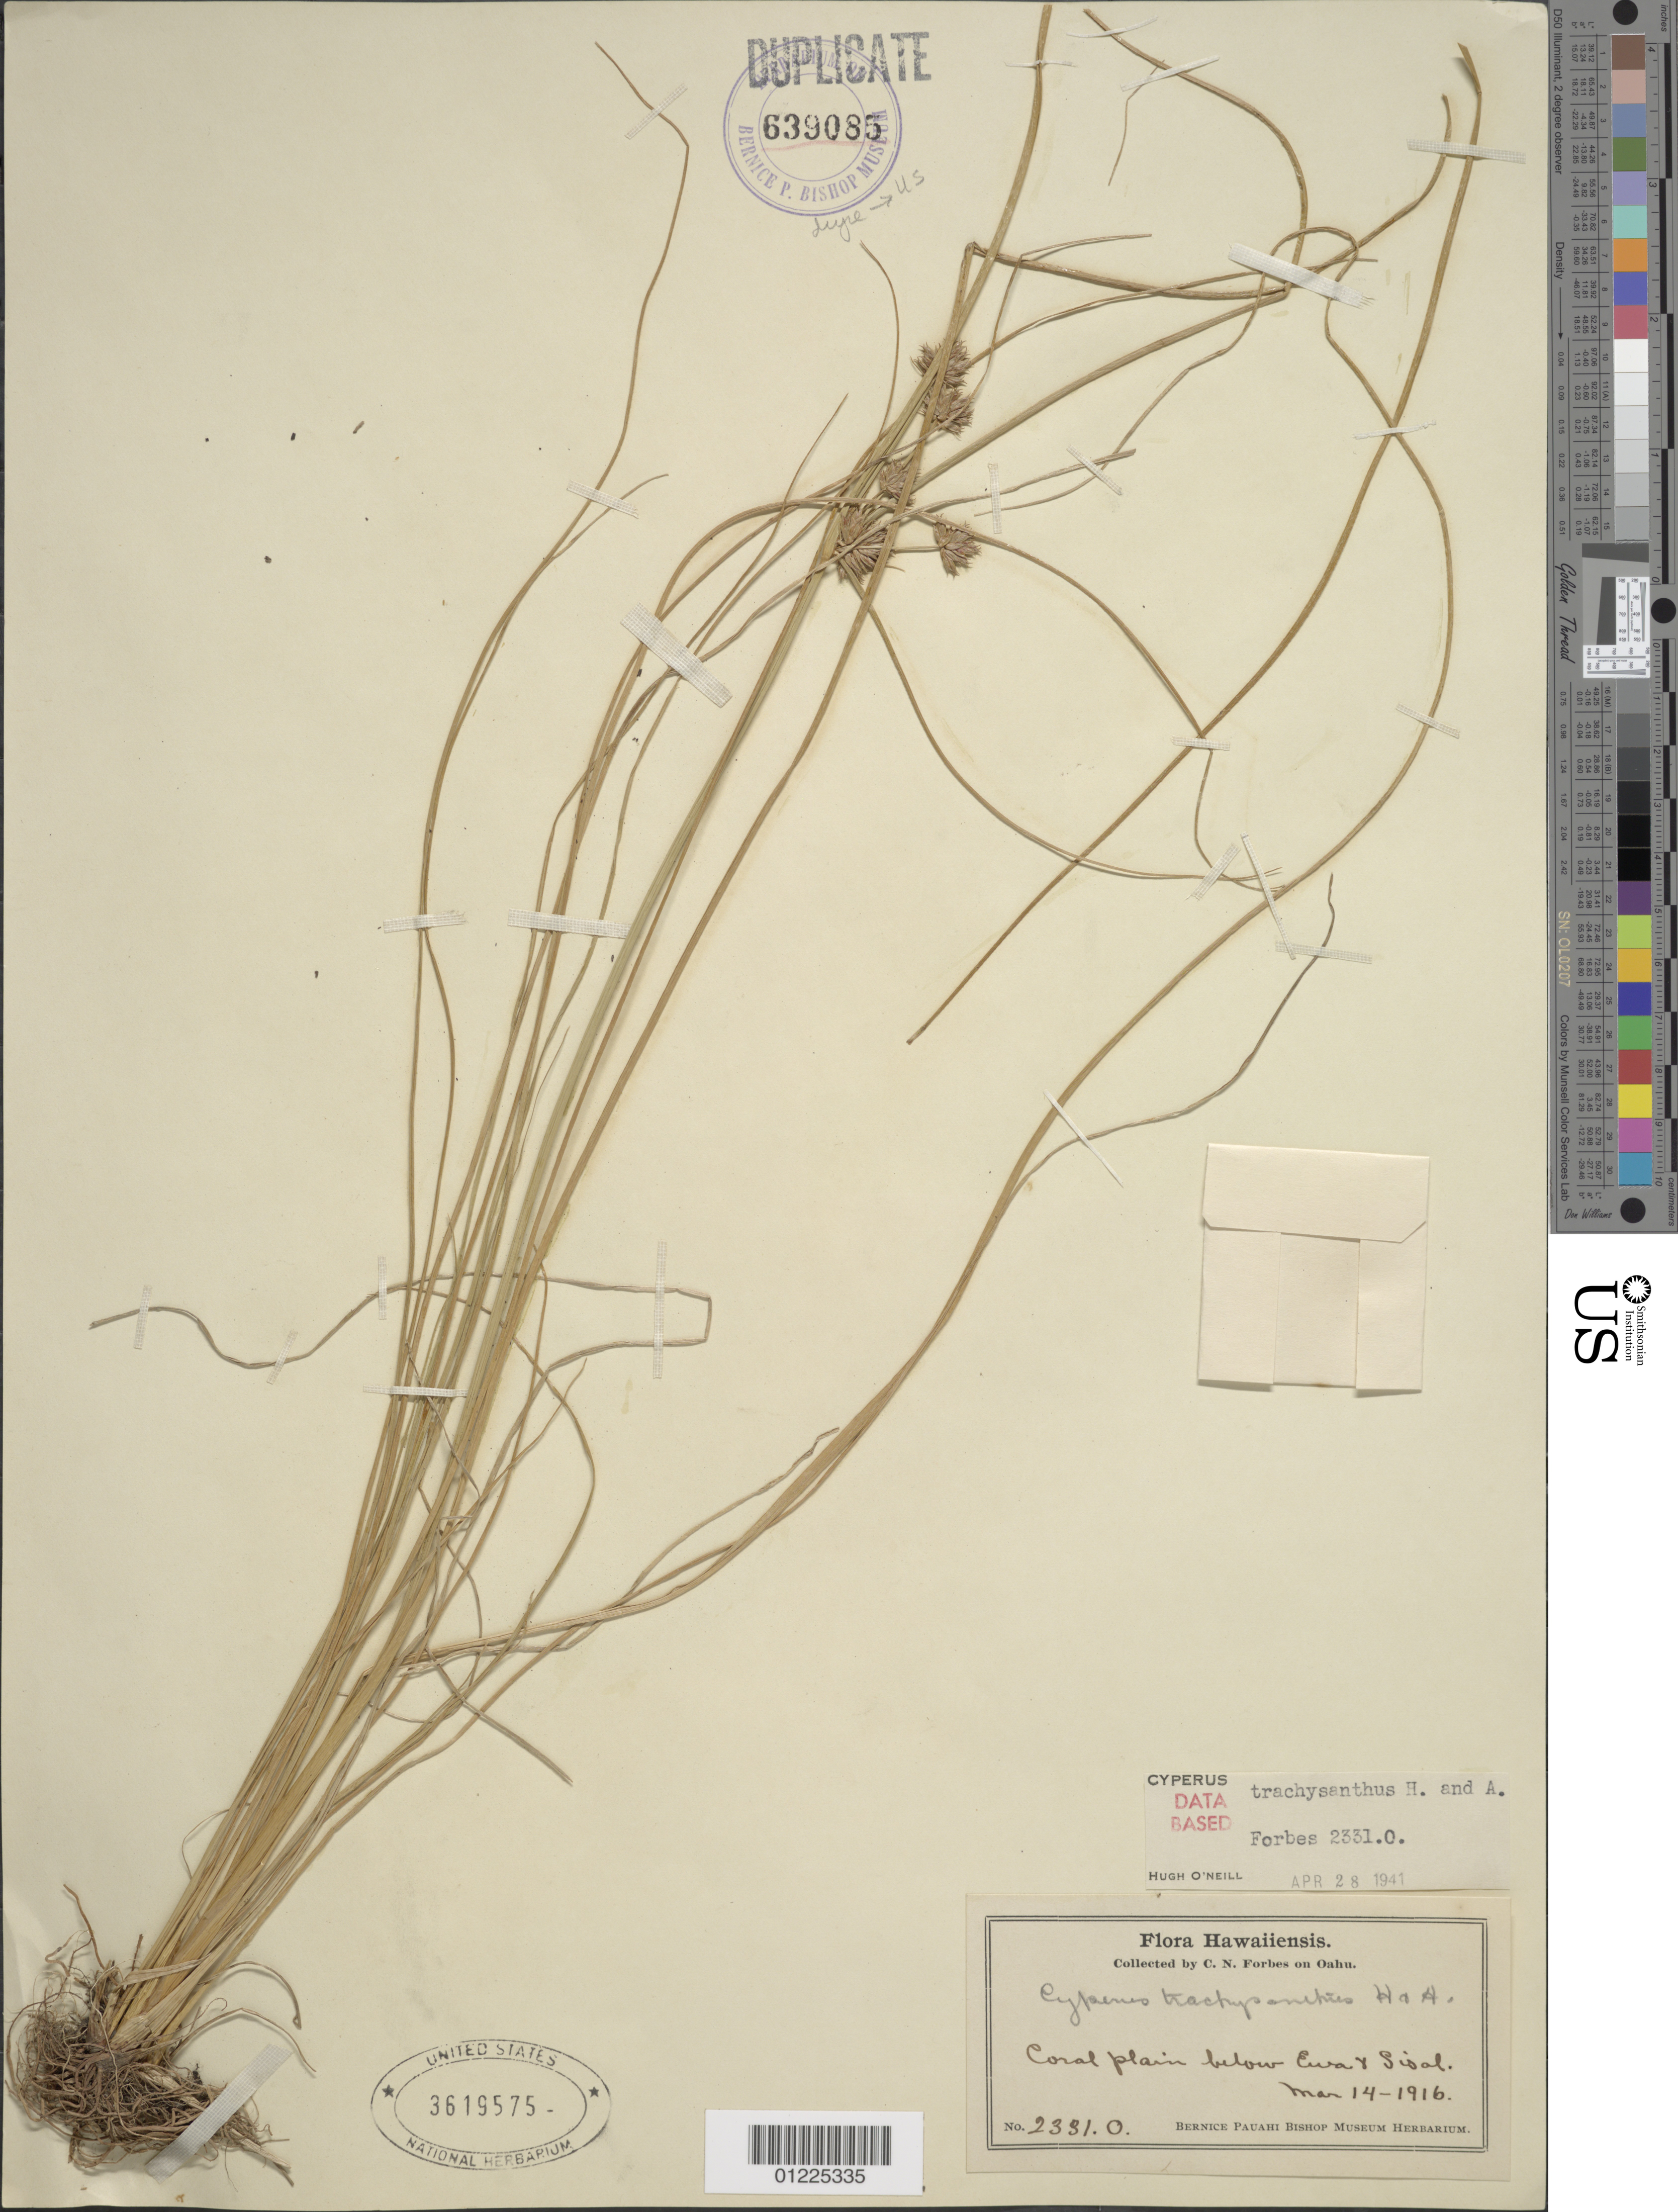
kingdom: Plantae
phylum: Tracheophyta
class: Liliopsida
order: Poales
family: Cyperaceae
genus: Cyperus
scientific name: Cyperus trachysanthos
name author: Hook. & Arn.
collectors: C. N. Forbes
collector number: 2331.O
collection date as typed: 14 Mar 1916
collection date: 1916-03-14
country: United States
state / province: Hawaii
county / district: Honolulu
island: Oahu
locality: Coral plain below Ewa and Sisal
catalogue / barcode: US 3619575